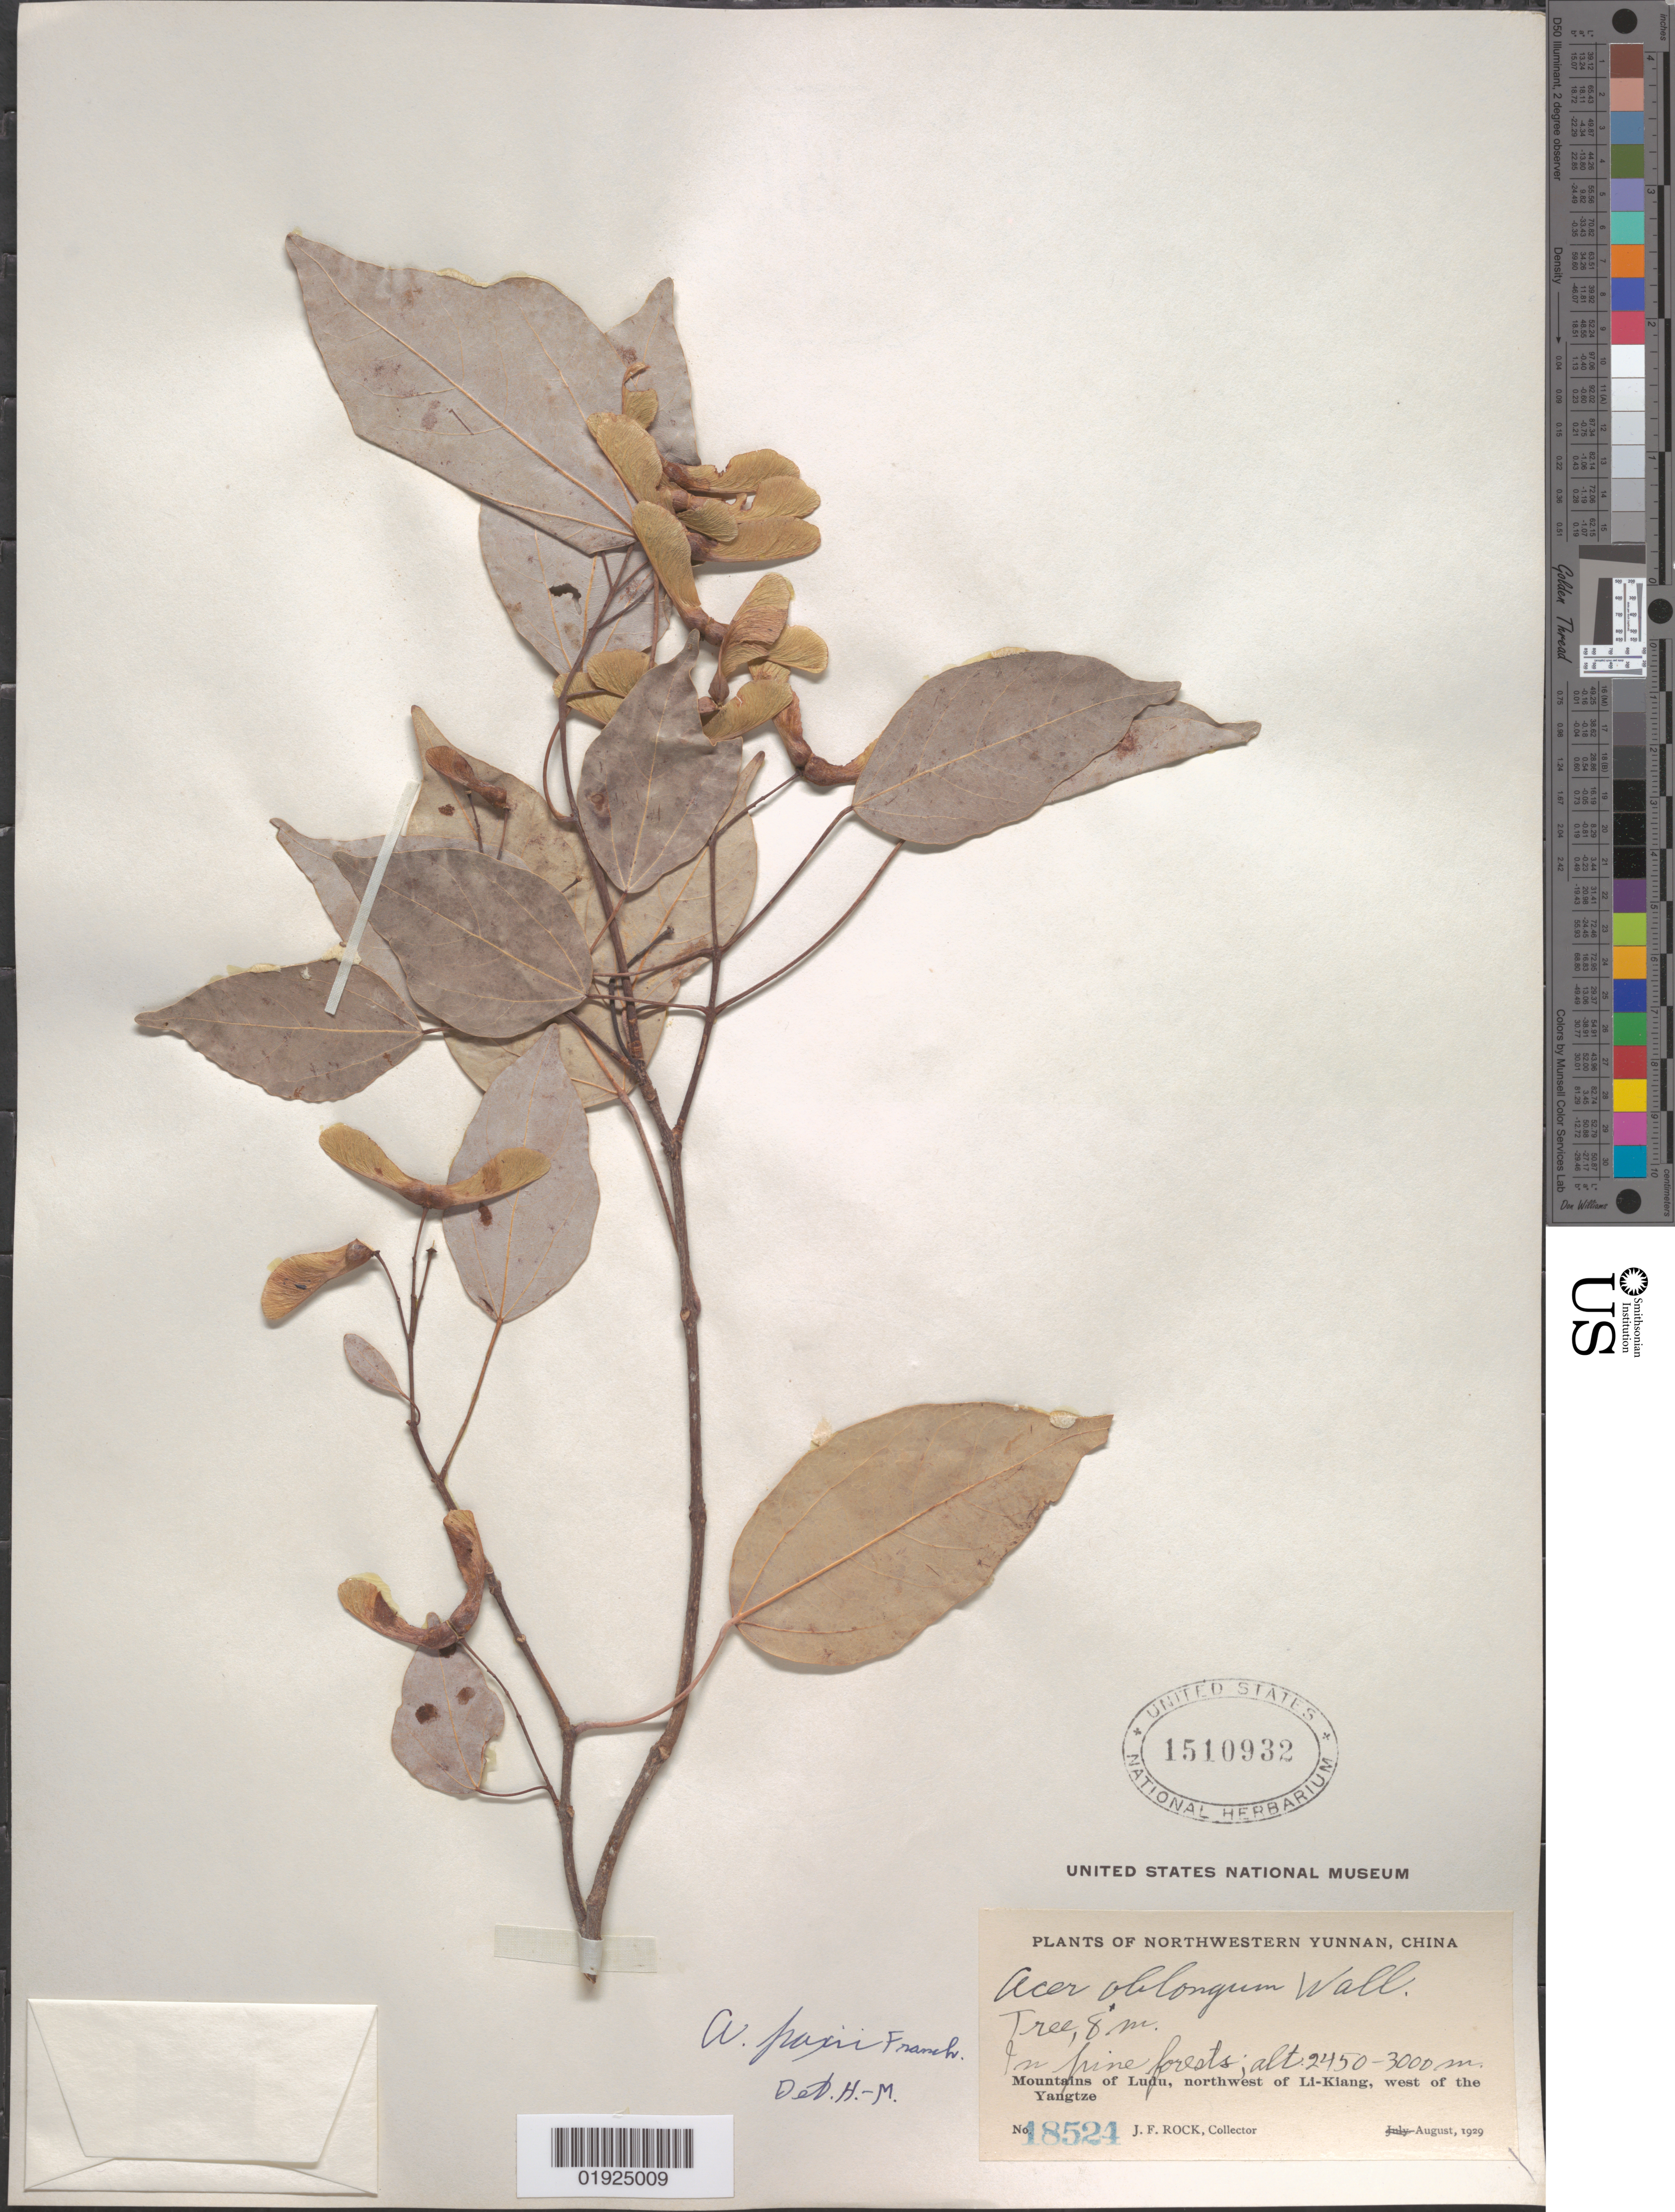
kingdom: Plantae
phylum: Tracheophyta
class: Magnoliopsida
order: Sapindales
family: Sapindaceae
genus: Acer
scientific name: Acer paxii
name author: Franch.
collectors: J. F. Rock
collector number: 18524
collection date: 1929-08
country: China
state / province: Yunnan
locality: Mountains of Ludu, NW of Li-Kiang, W of theYangtze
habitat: In pine forests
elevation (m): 2450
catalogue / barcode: US 1510932